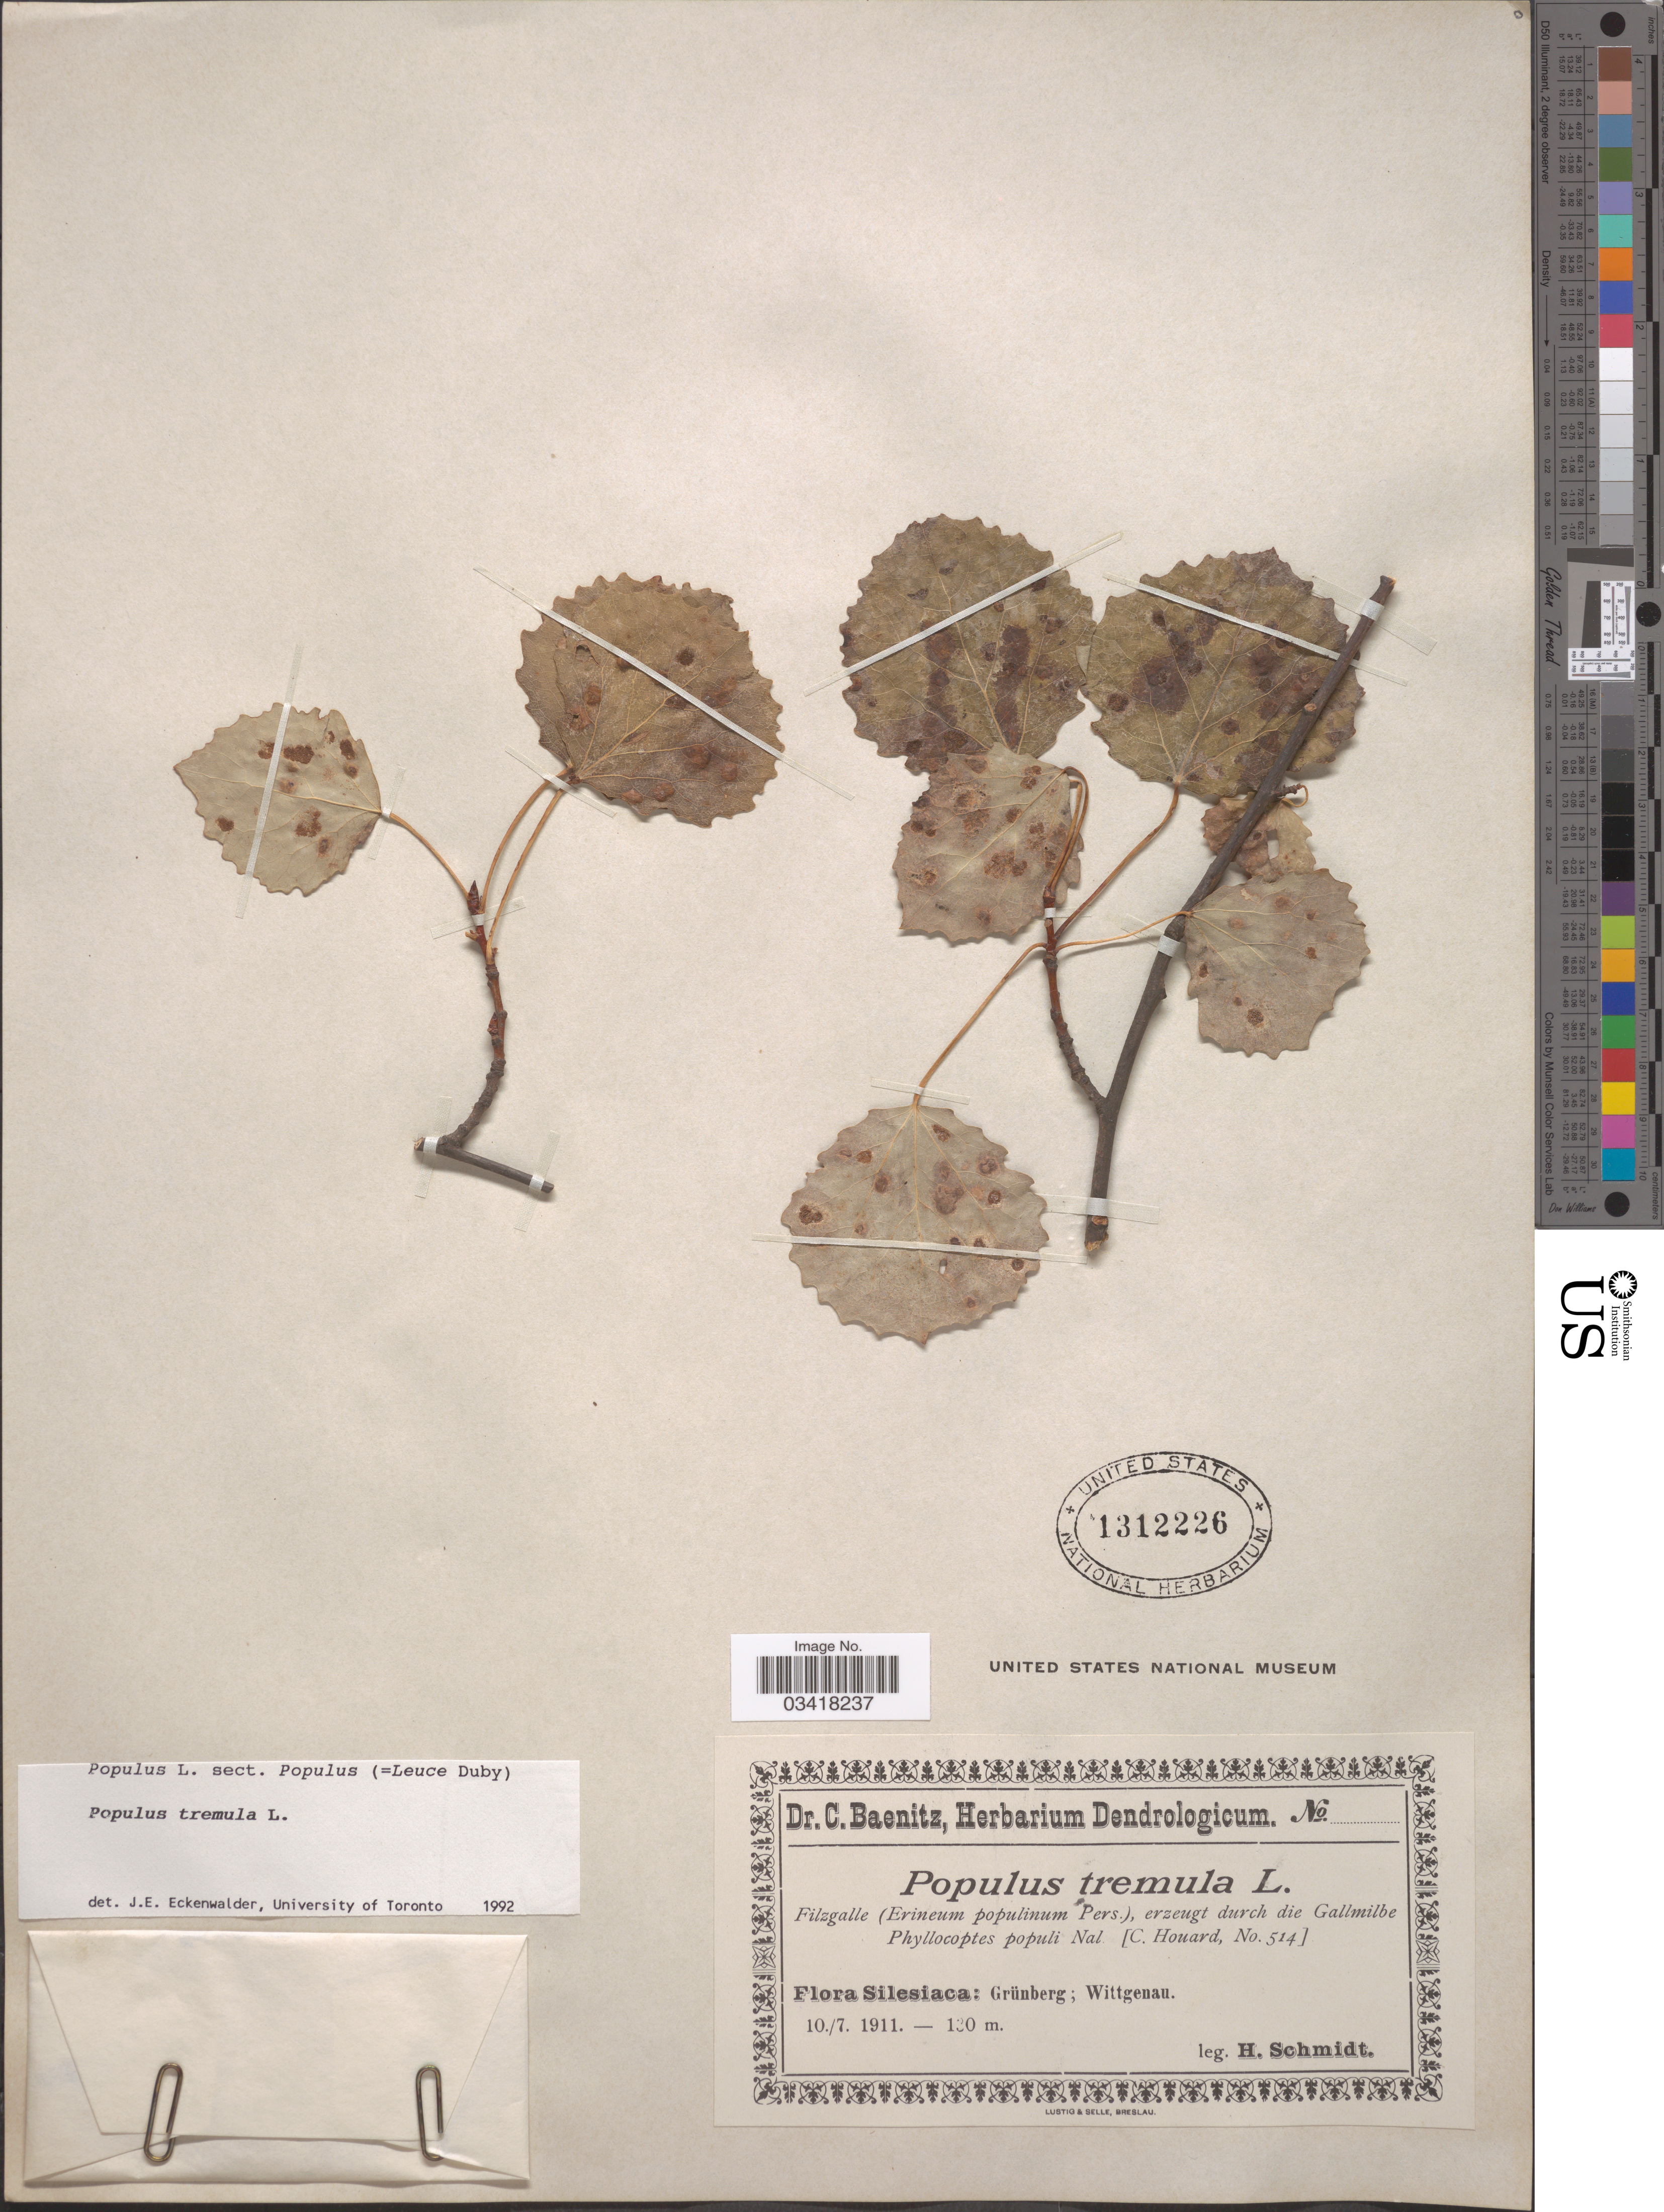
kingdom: Plantae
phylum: Tracheophyta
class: Magnoliopsida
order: Malpighiales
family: Salicaceae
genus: Populus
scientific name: Populus tremula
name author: L.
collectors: H. Schmidt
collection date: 1911-07-10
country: Poland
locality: Silesiaca: Grünberg; Wittgenau.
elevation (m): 130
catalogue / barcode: US 1312226